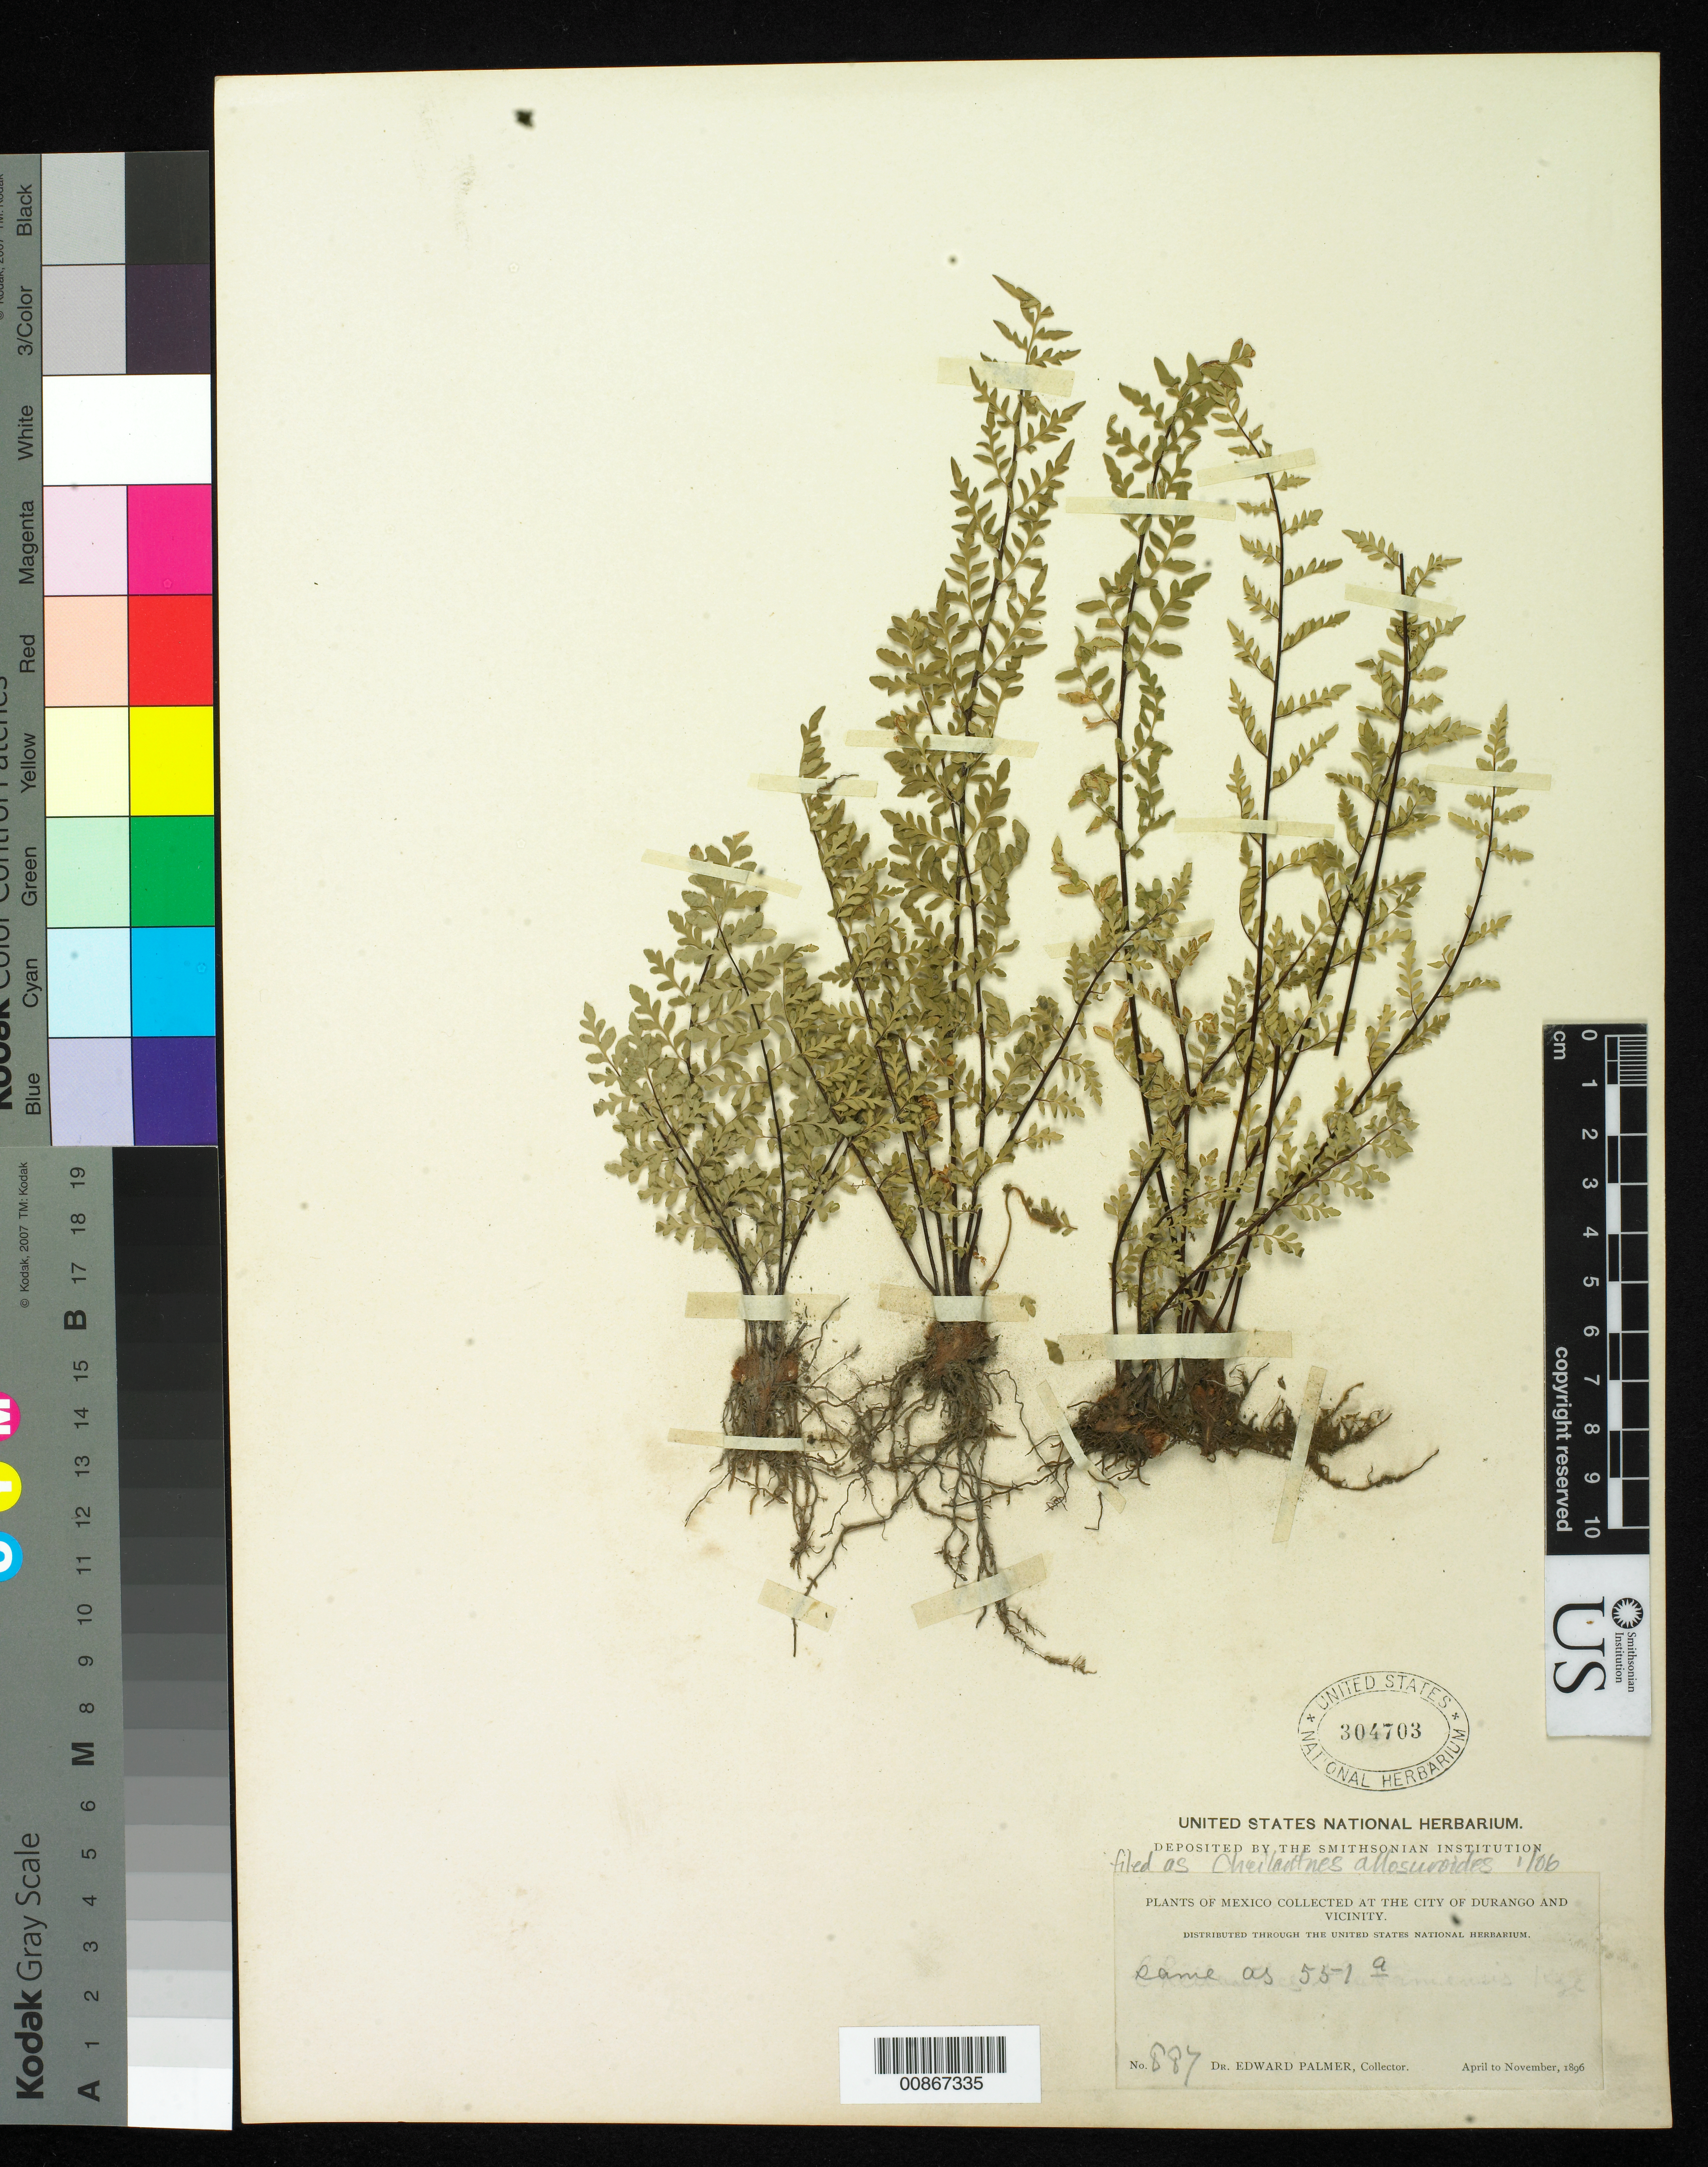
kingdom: Plantae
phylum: Tracheophyta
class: Polypodiopsida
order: Polypodiales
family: Pteridaceae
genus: Myriopteris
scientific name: Myriopteris allosuroides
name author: (Mett.) Grusz & Windham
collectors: E. Palmer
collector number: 887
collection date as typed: Apr 1896 to -- Nov 1896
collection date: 1896-04/1896-11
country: Mexico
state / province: Durango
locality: City of Durango and vicinity.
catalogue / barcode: US 304703